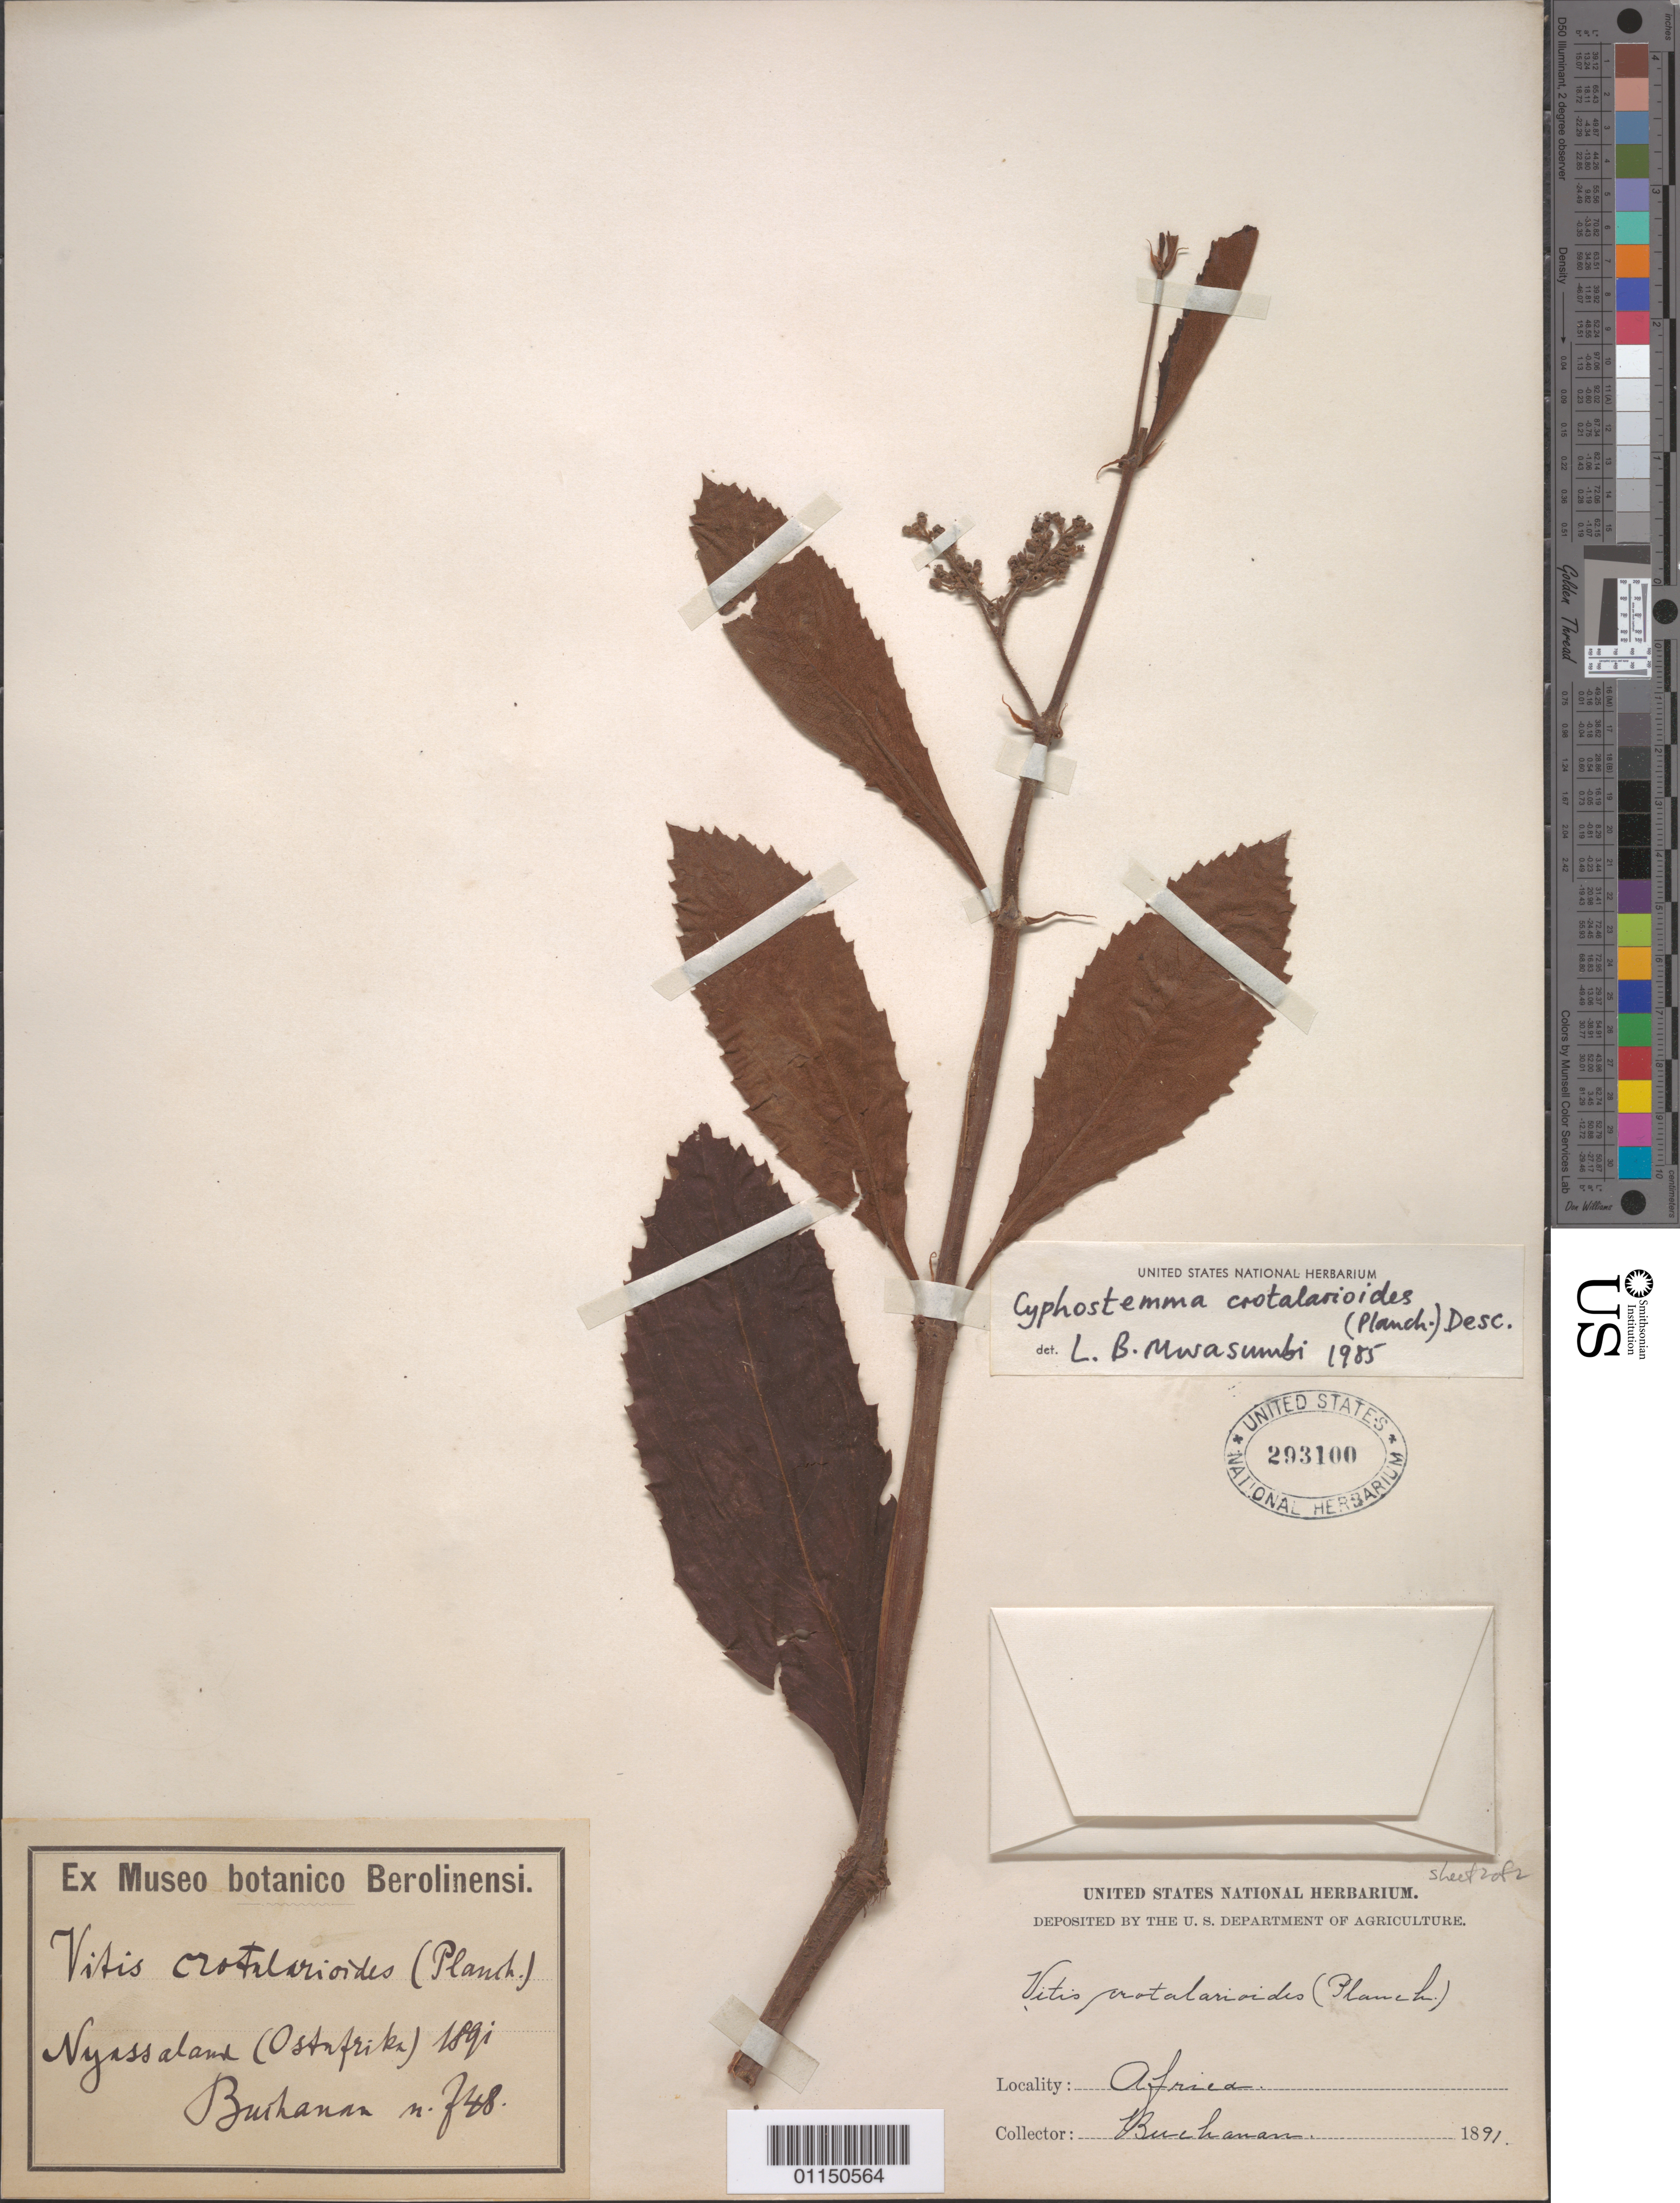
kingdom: Plantae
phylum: Tracheophyta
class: Magnoliopsida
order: Vitales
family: Vitaceae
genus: Cyphostemma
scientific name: Cyphostemma crotalarioides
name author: (Planch.) Desc. et al.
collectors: J. Buchanan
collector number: F48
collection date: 1891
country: Malawi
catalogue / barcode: US 293100